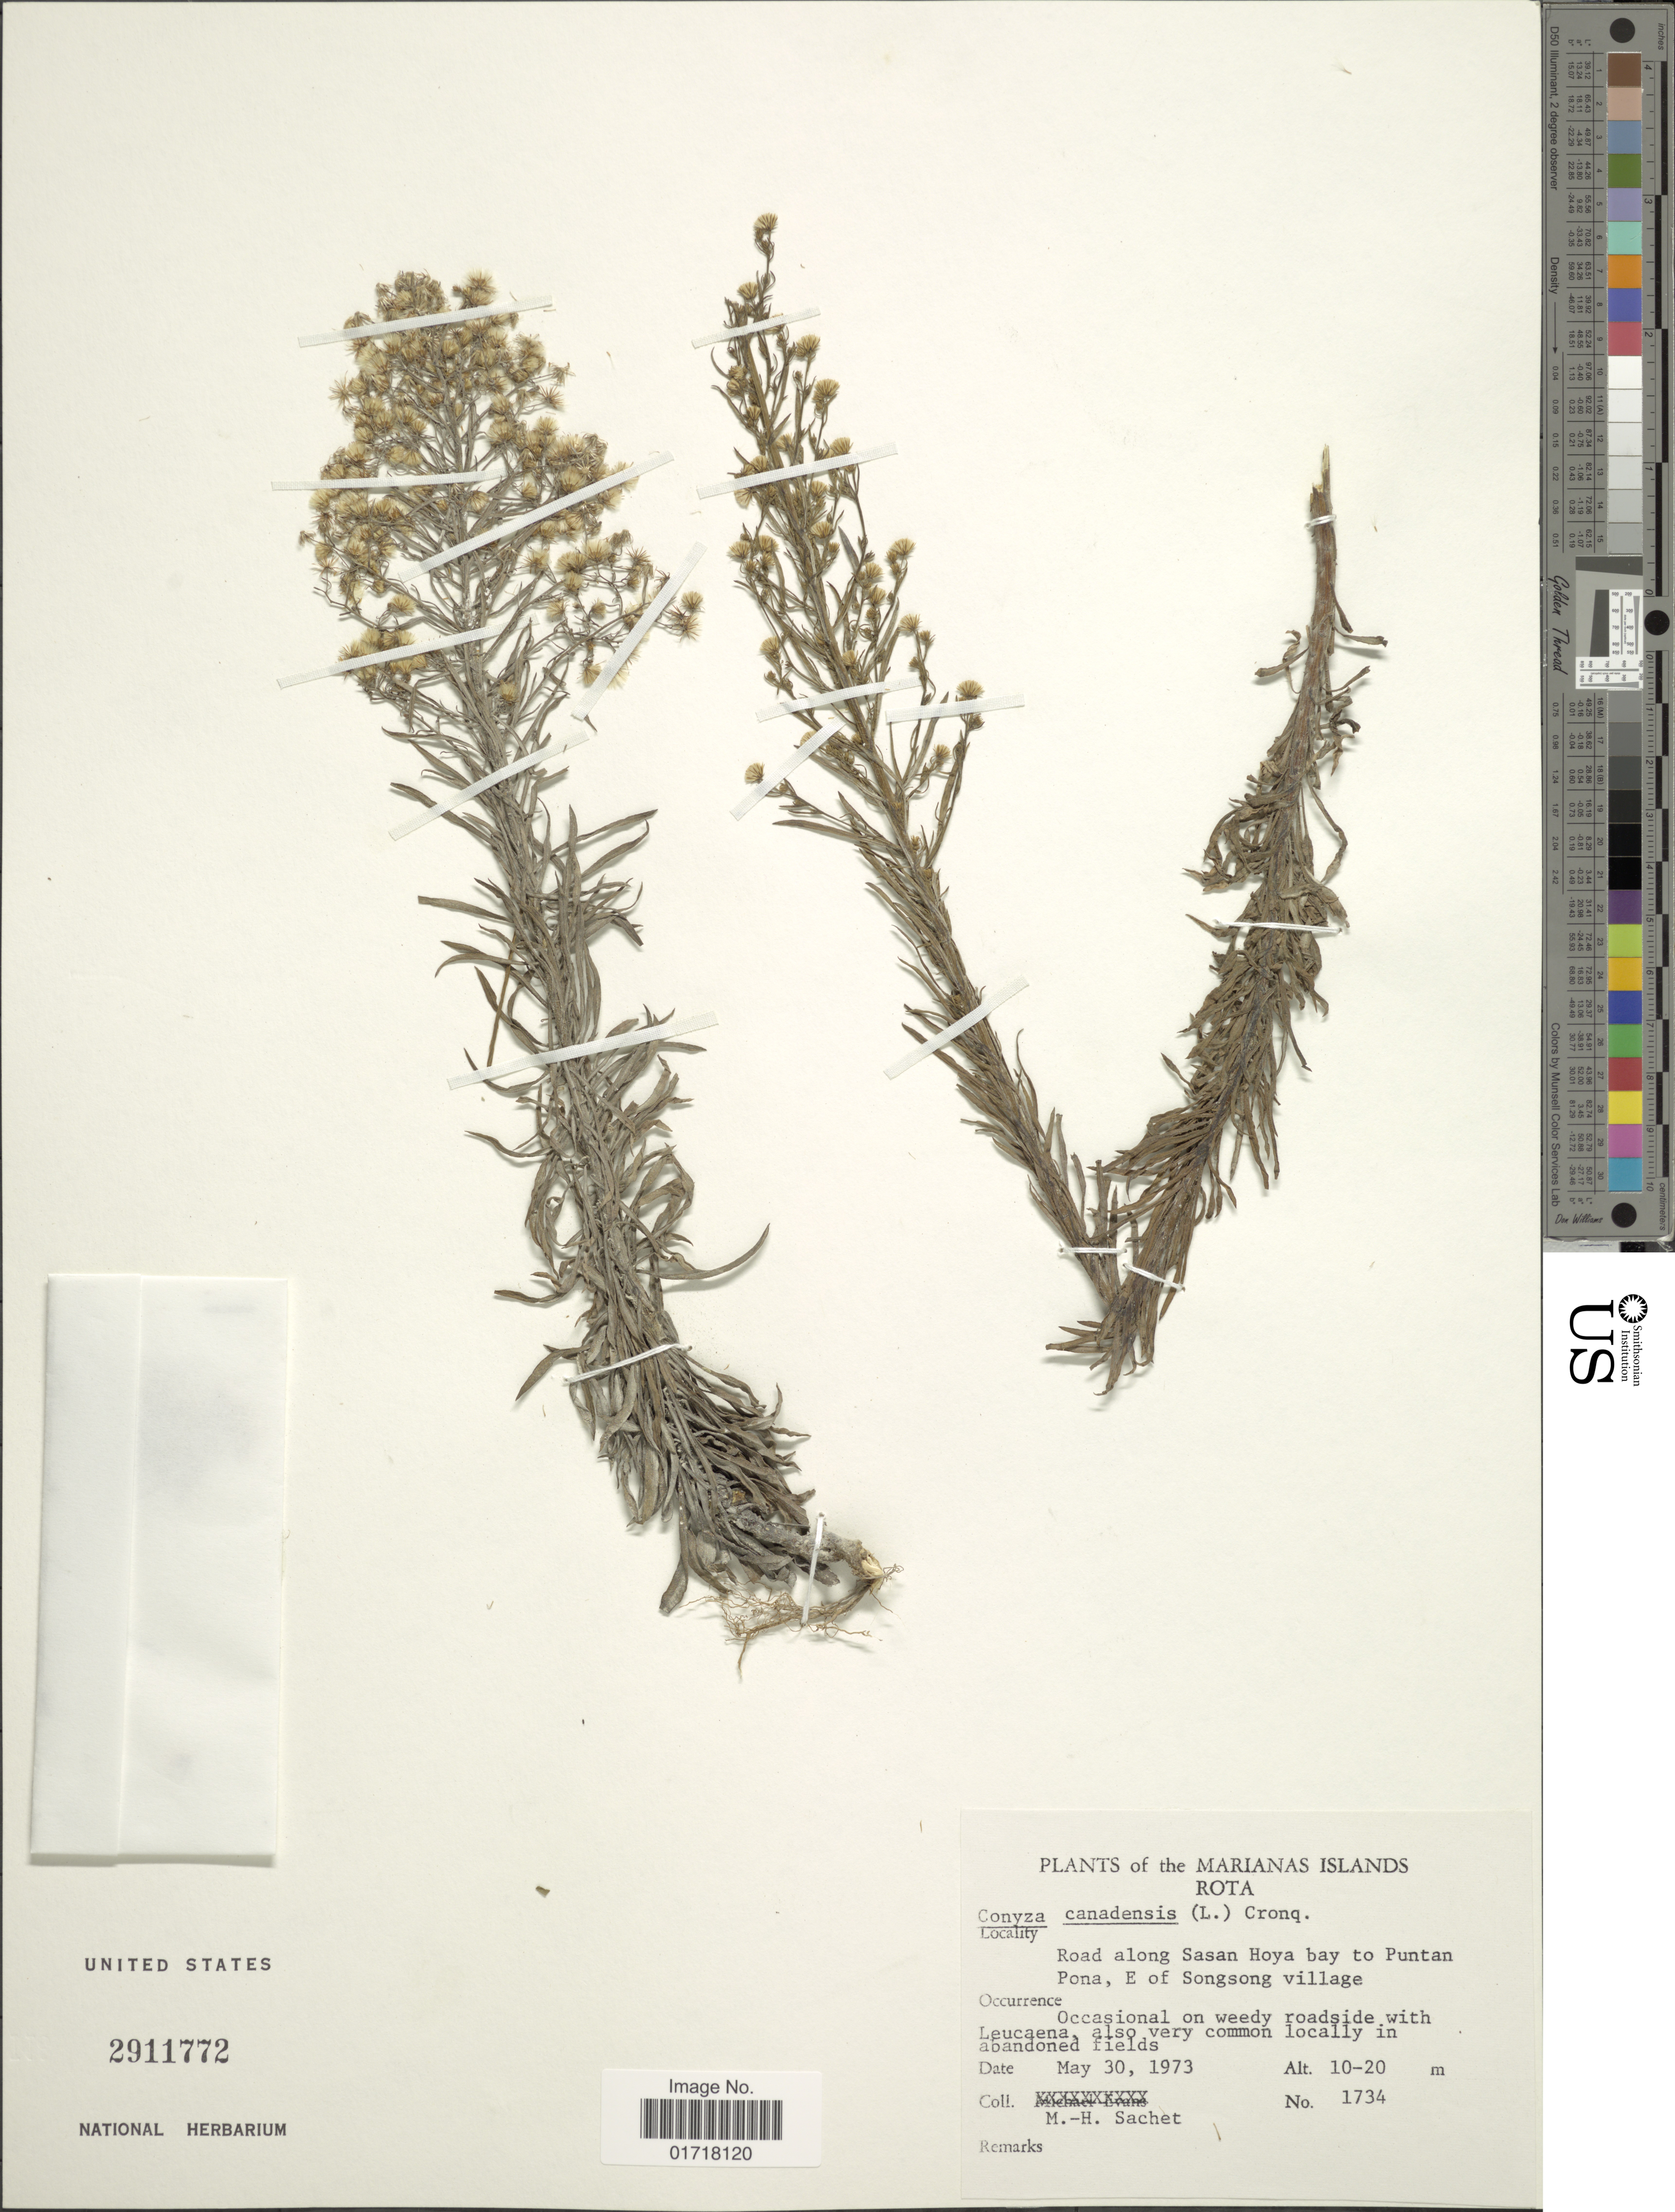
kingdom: Plantae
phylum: Tracheophyta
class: Magnoliopsida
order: Asterales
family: Asteraceae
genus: Erigeron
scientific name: Erigeron canadensis var. pusillus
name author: (Nutt.) Bolvin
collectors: M.-H. Sachet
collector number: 1734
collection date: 1973-05-30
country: Northern Mariana Islands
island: Rota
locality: Rota, Road along Sasan Hoya bay to Puntan Pona, E of Songsong village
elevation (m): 10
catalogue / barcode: US 2911772